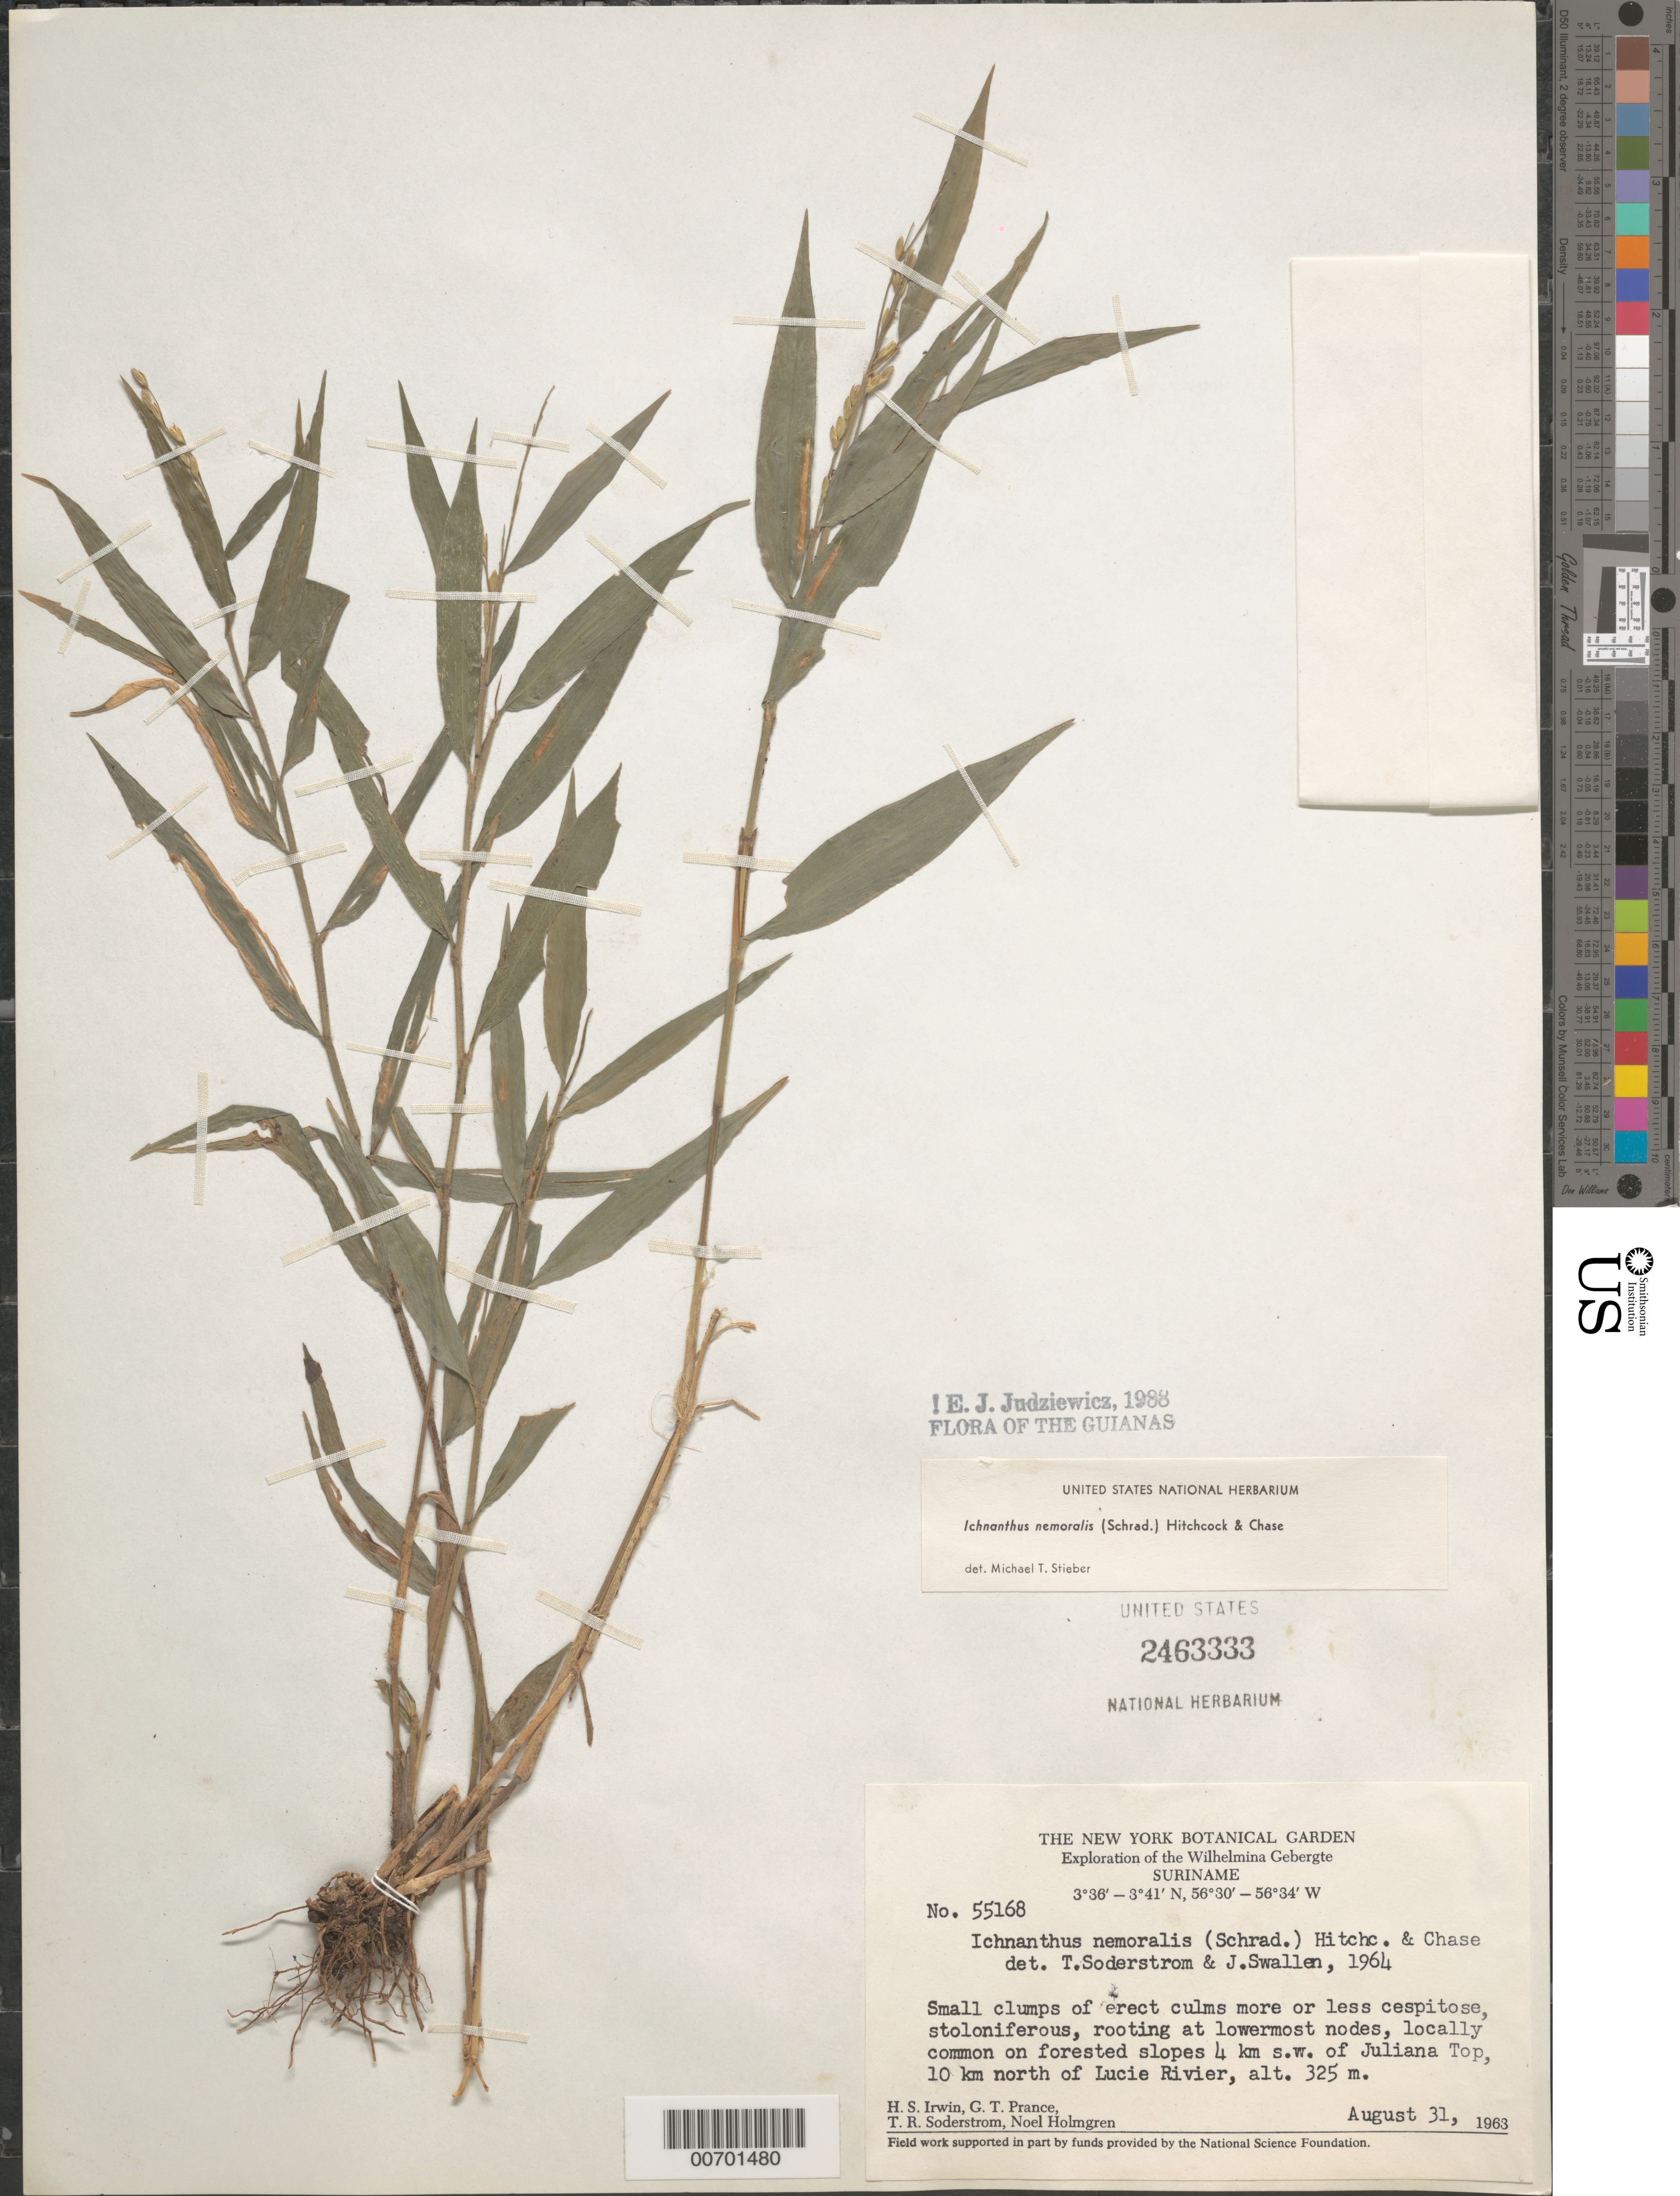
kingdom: Plantae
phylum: Tracheophyta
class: Liliopsida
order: Poales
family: Poaceae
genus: Ichnanthus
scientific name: Ichnanthus nemoralis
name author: (Schrad.) Hitchc. & Chase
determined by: Swallen, J. R.; Soderstrom, T. R.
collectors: H. Irwin, G. T. Prance, T. R. Soderstrom & N. H. Holmgren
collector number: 55168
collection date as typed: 31-Aug-63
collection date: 1963-08-31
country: Suriname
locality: Juliana Top, 4 km SW of; 10 km N of Lucie River, Wilhelmina Gebergte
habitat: Forested slopes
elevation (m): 325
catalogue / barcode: US 2463333